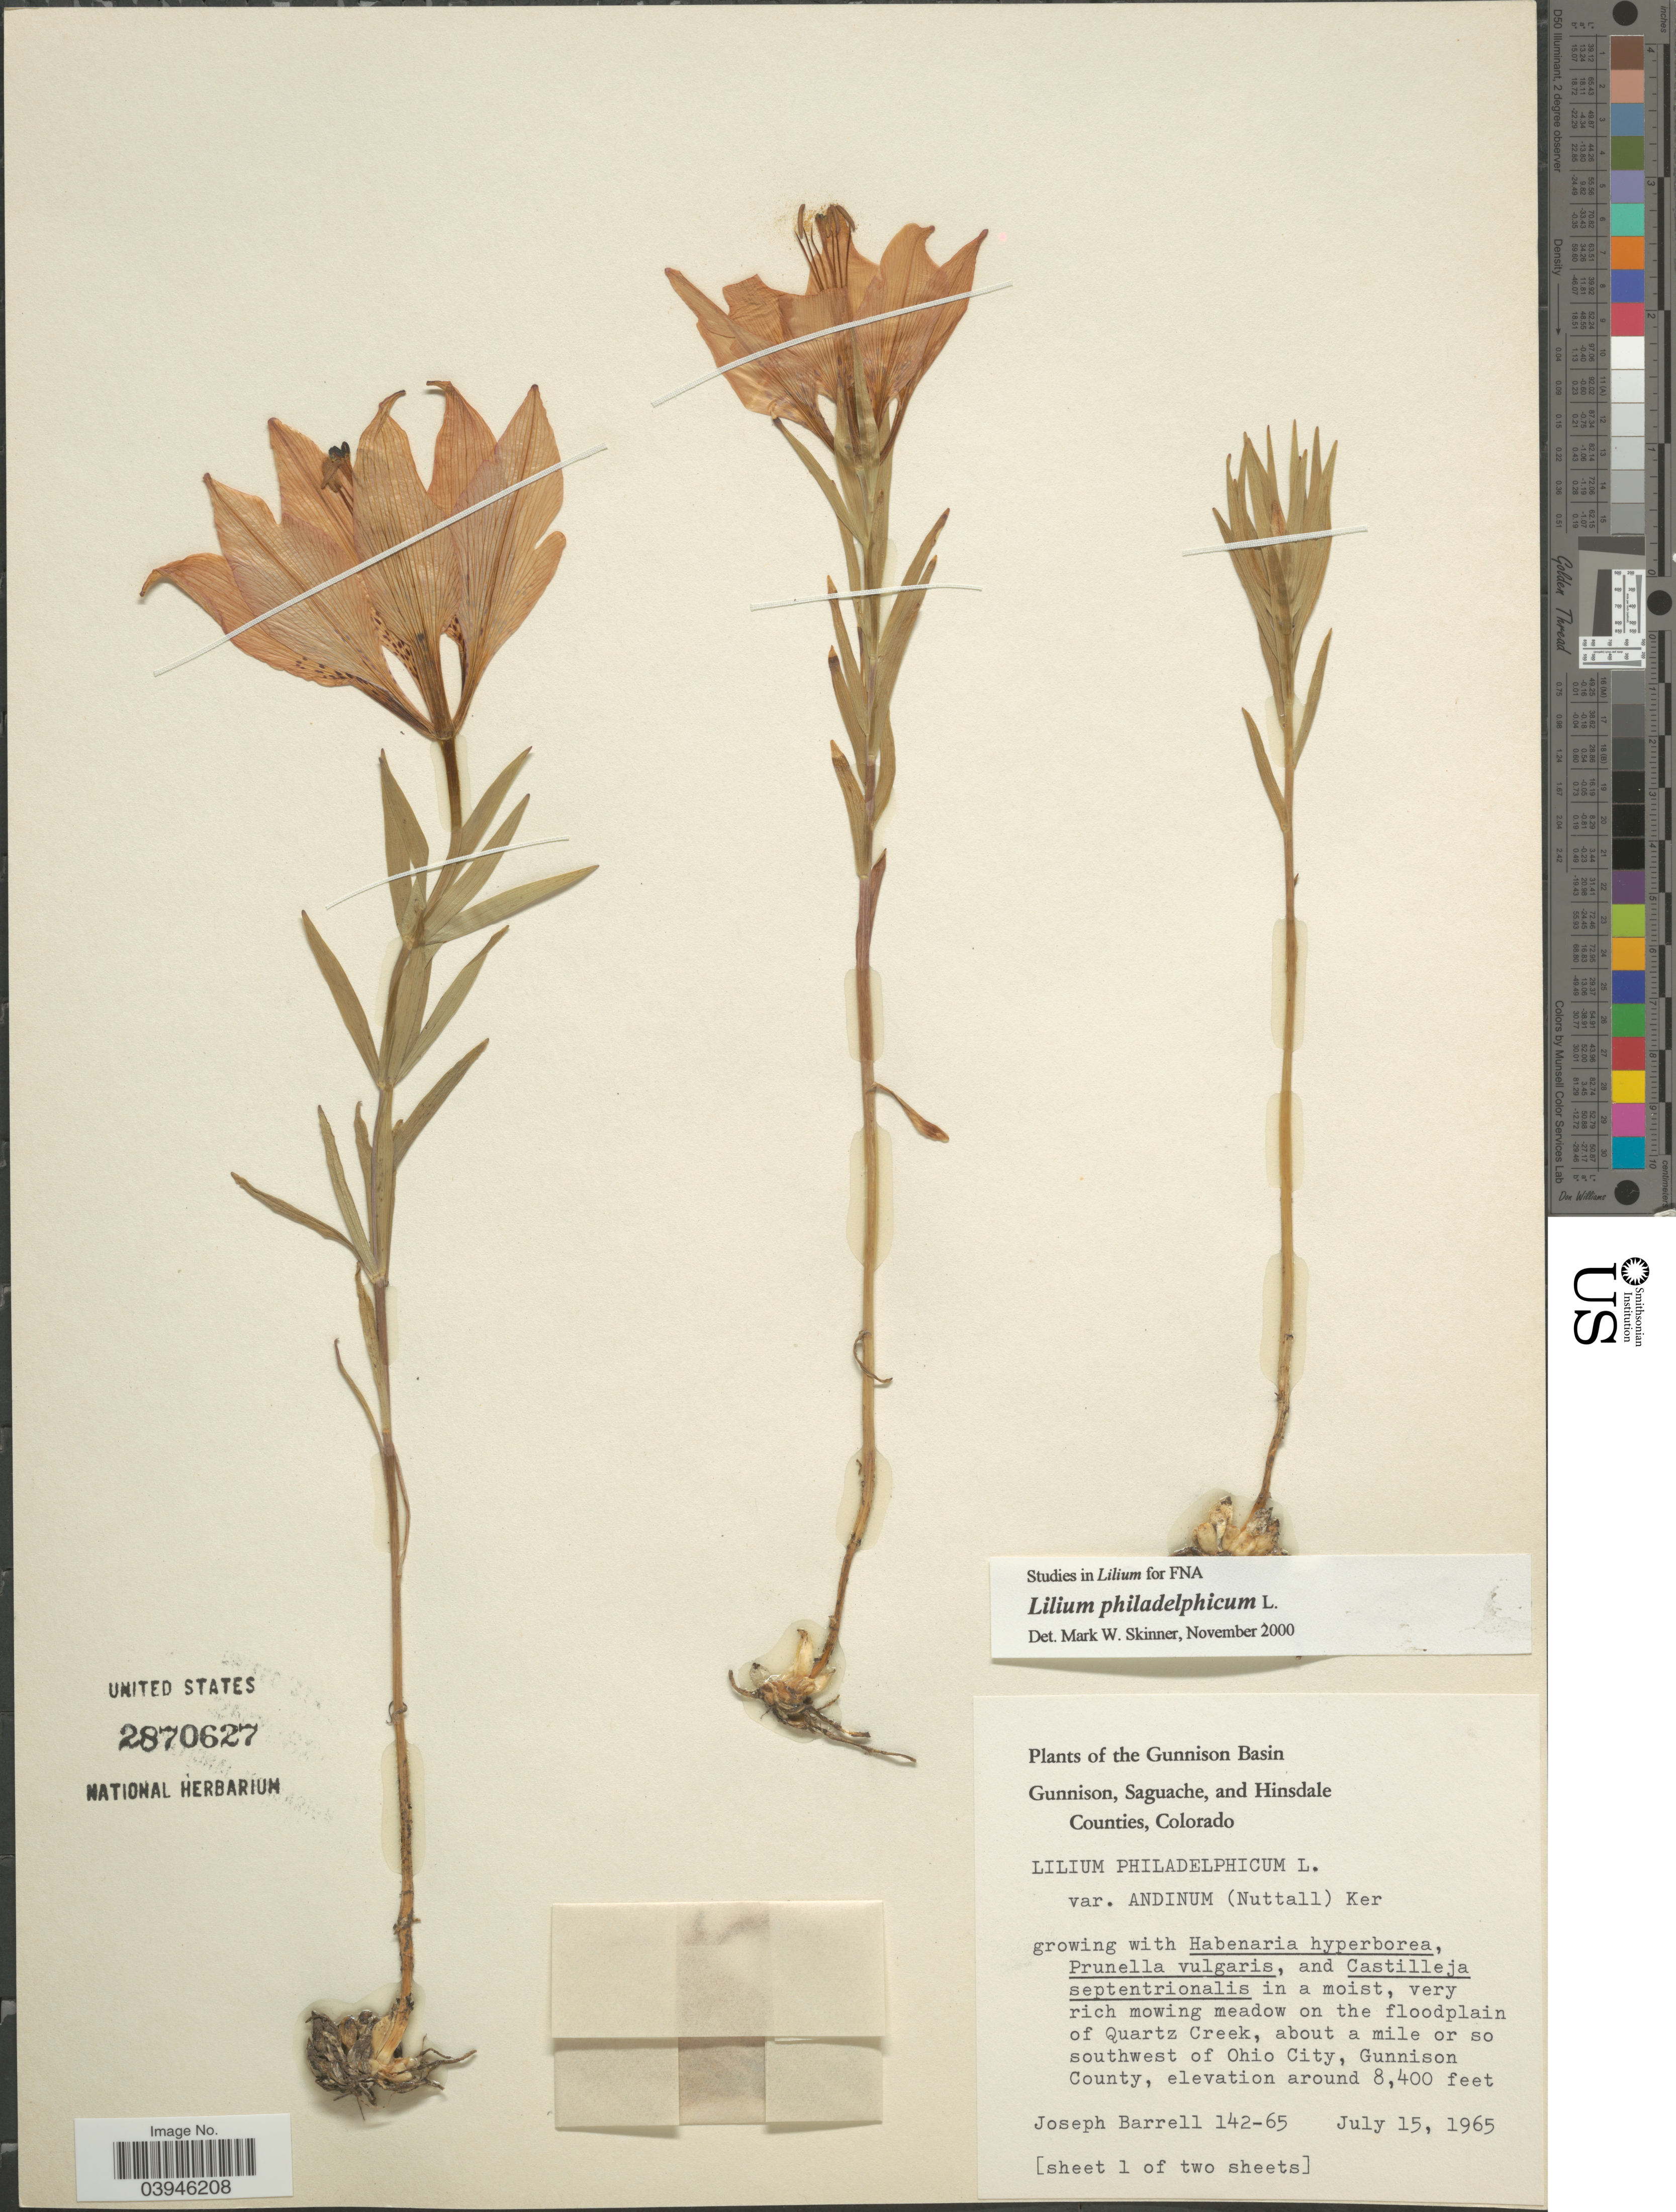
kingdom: Plantae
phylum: Tracheophyta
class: Liliopsida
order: Liliales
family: Liliaceae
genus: Lilium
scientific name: Lilium philadelphicum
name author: L.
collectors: J. Barrell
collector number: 142-65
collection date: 1965-07-15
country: United States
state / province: Colorado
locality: The Gunnison Basin. On the floodplain of Quartz Creek, about a mile or so southwest of Ohio City, Gunnison County.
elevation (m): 2560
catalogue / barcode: US 2870627